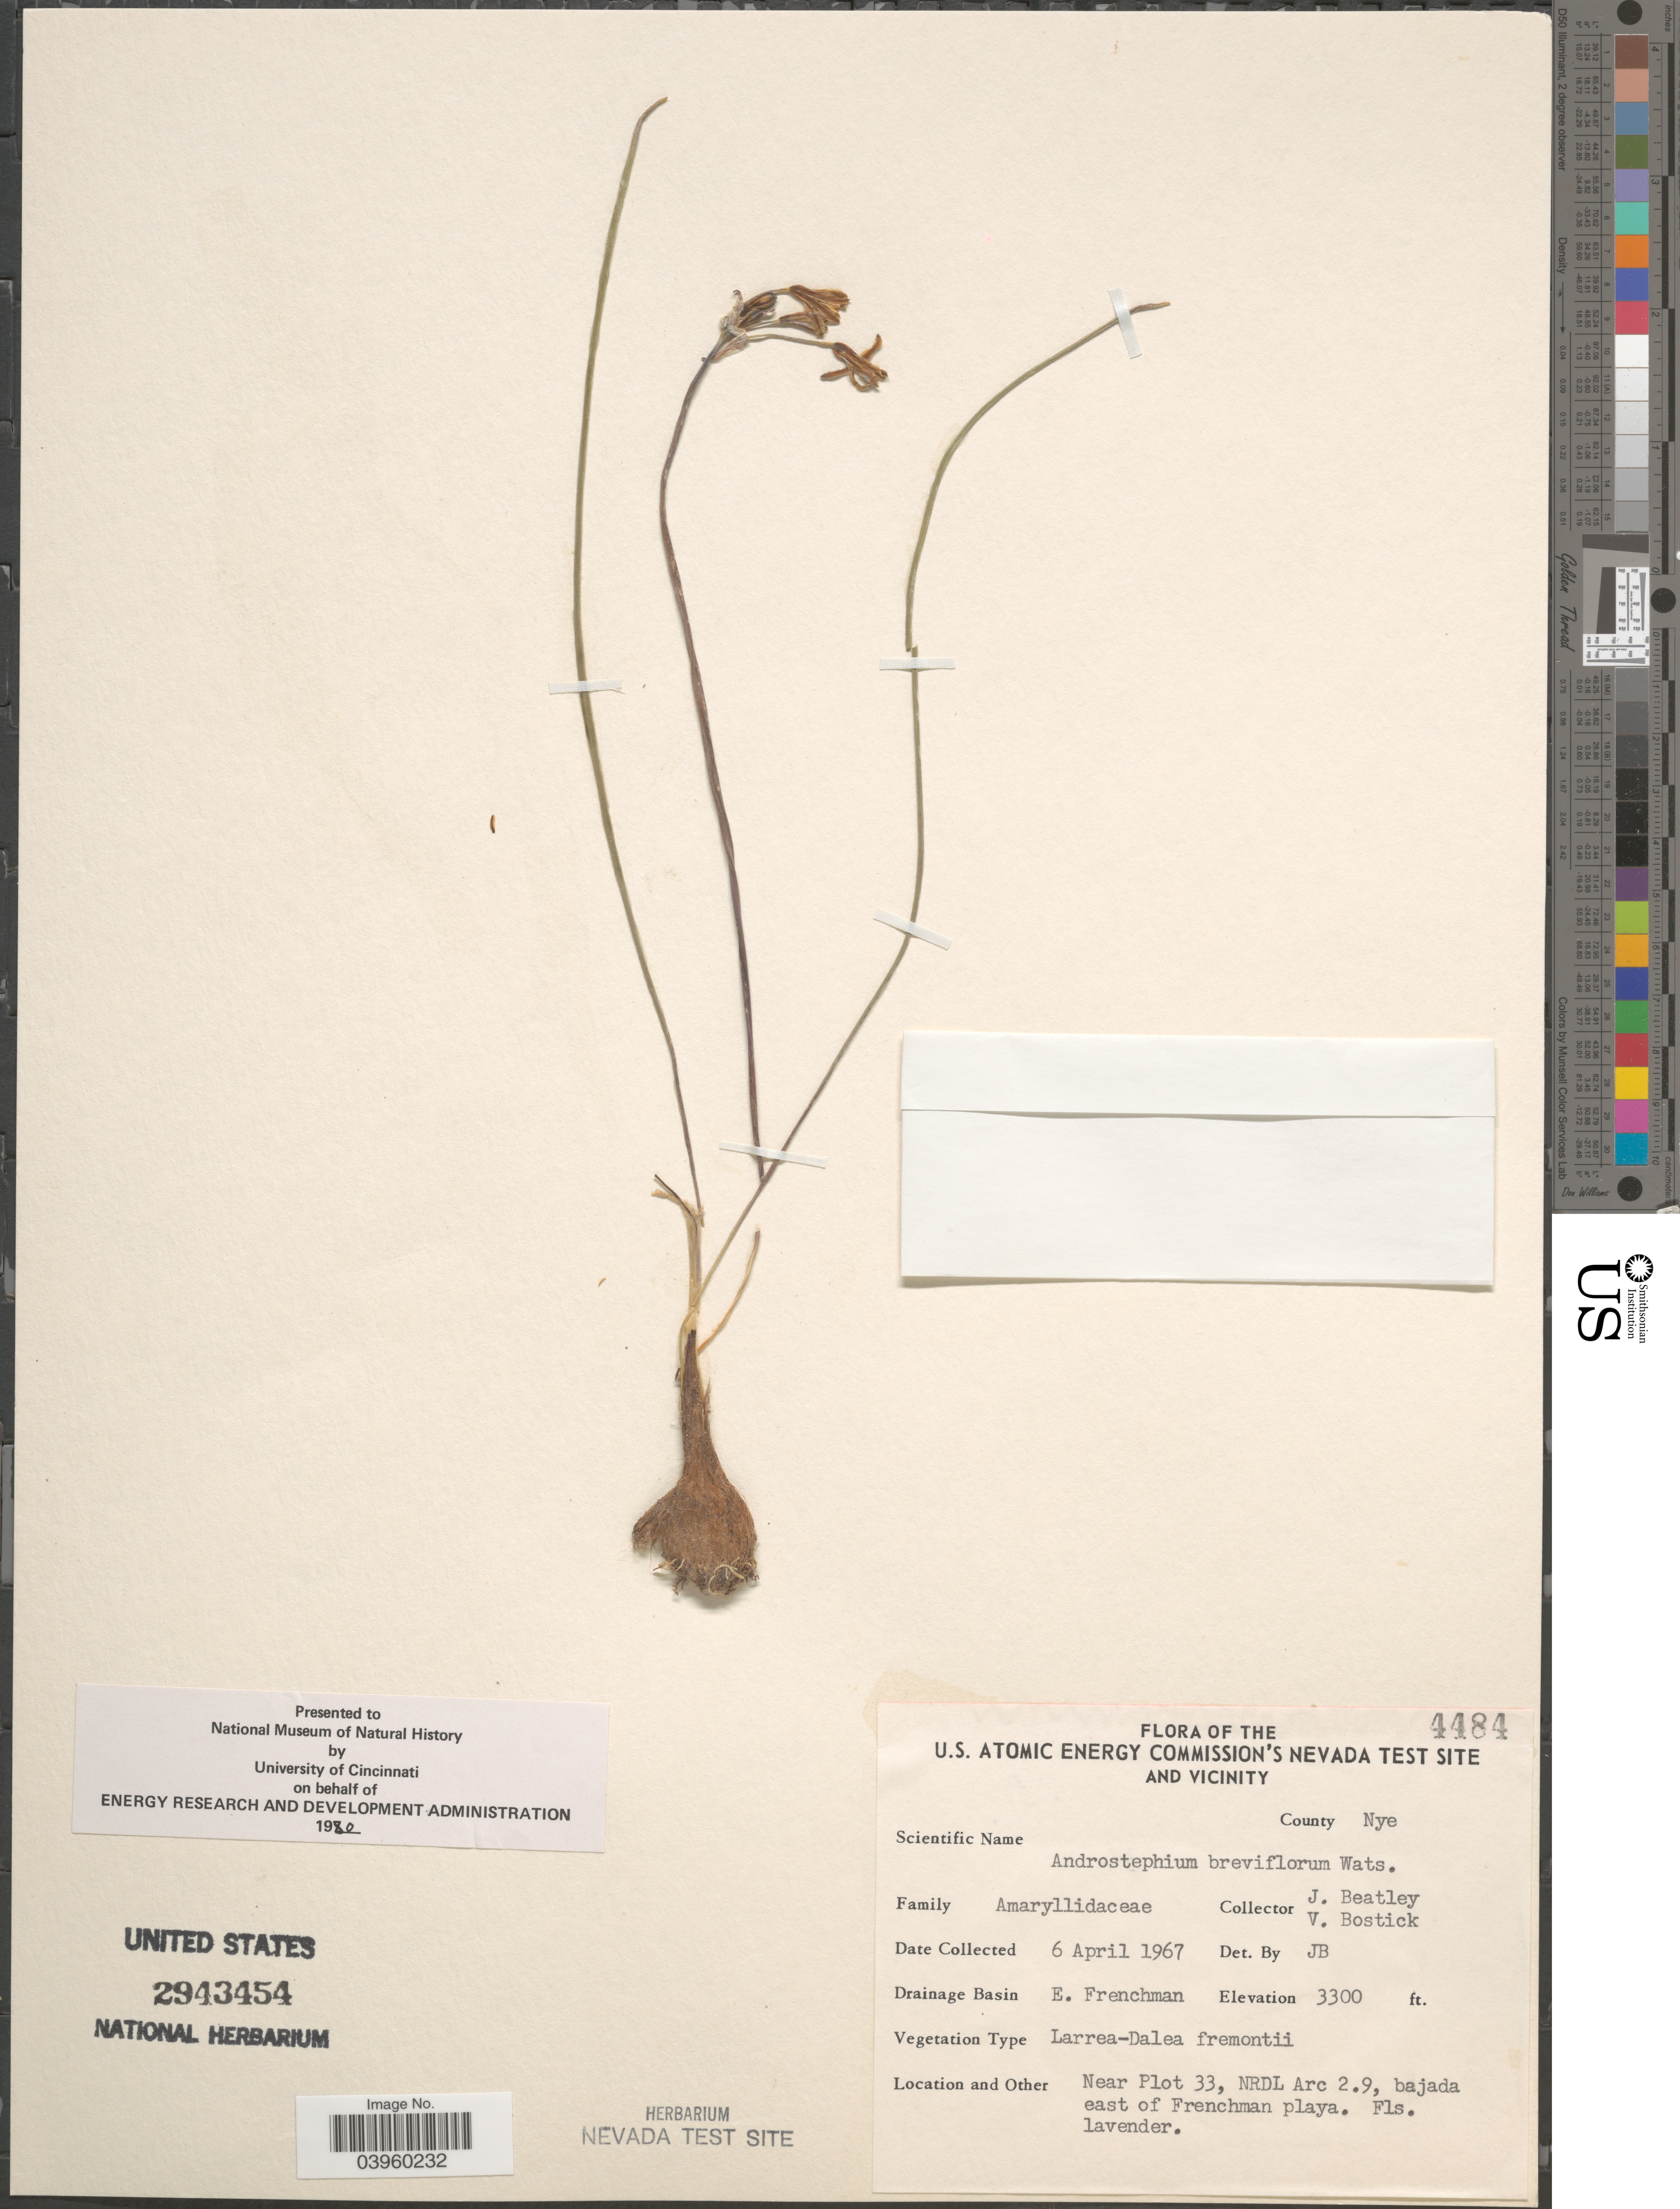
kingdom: Plantae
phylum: Tracheophyta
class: Liliopsida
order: Asparagales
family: Asparagaceae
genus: Androstephium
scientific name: Androstephium breviflorum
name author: S. Watson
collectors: J. C. Beatley & V. Bostick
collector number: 4484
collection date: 1967-04-06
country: United States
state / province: Nevada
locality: U.S. Atomic Energy Commission's Nevada Test Site and vicinity. County Nye. Drainage Basin E. Frenchman. Near Plot 33, NRDL Arc 2.9, bajada east of Frenchman playa.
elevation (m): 1006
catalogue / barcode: US 2943454